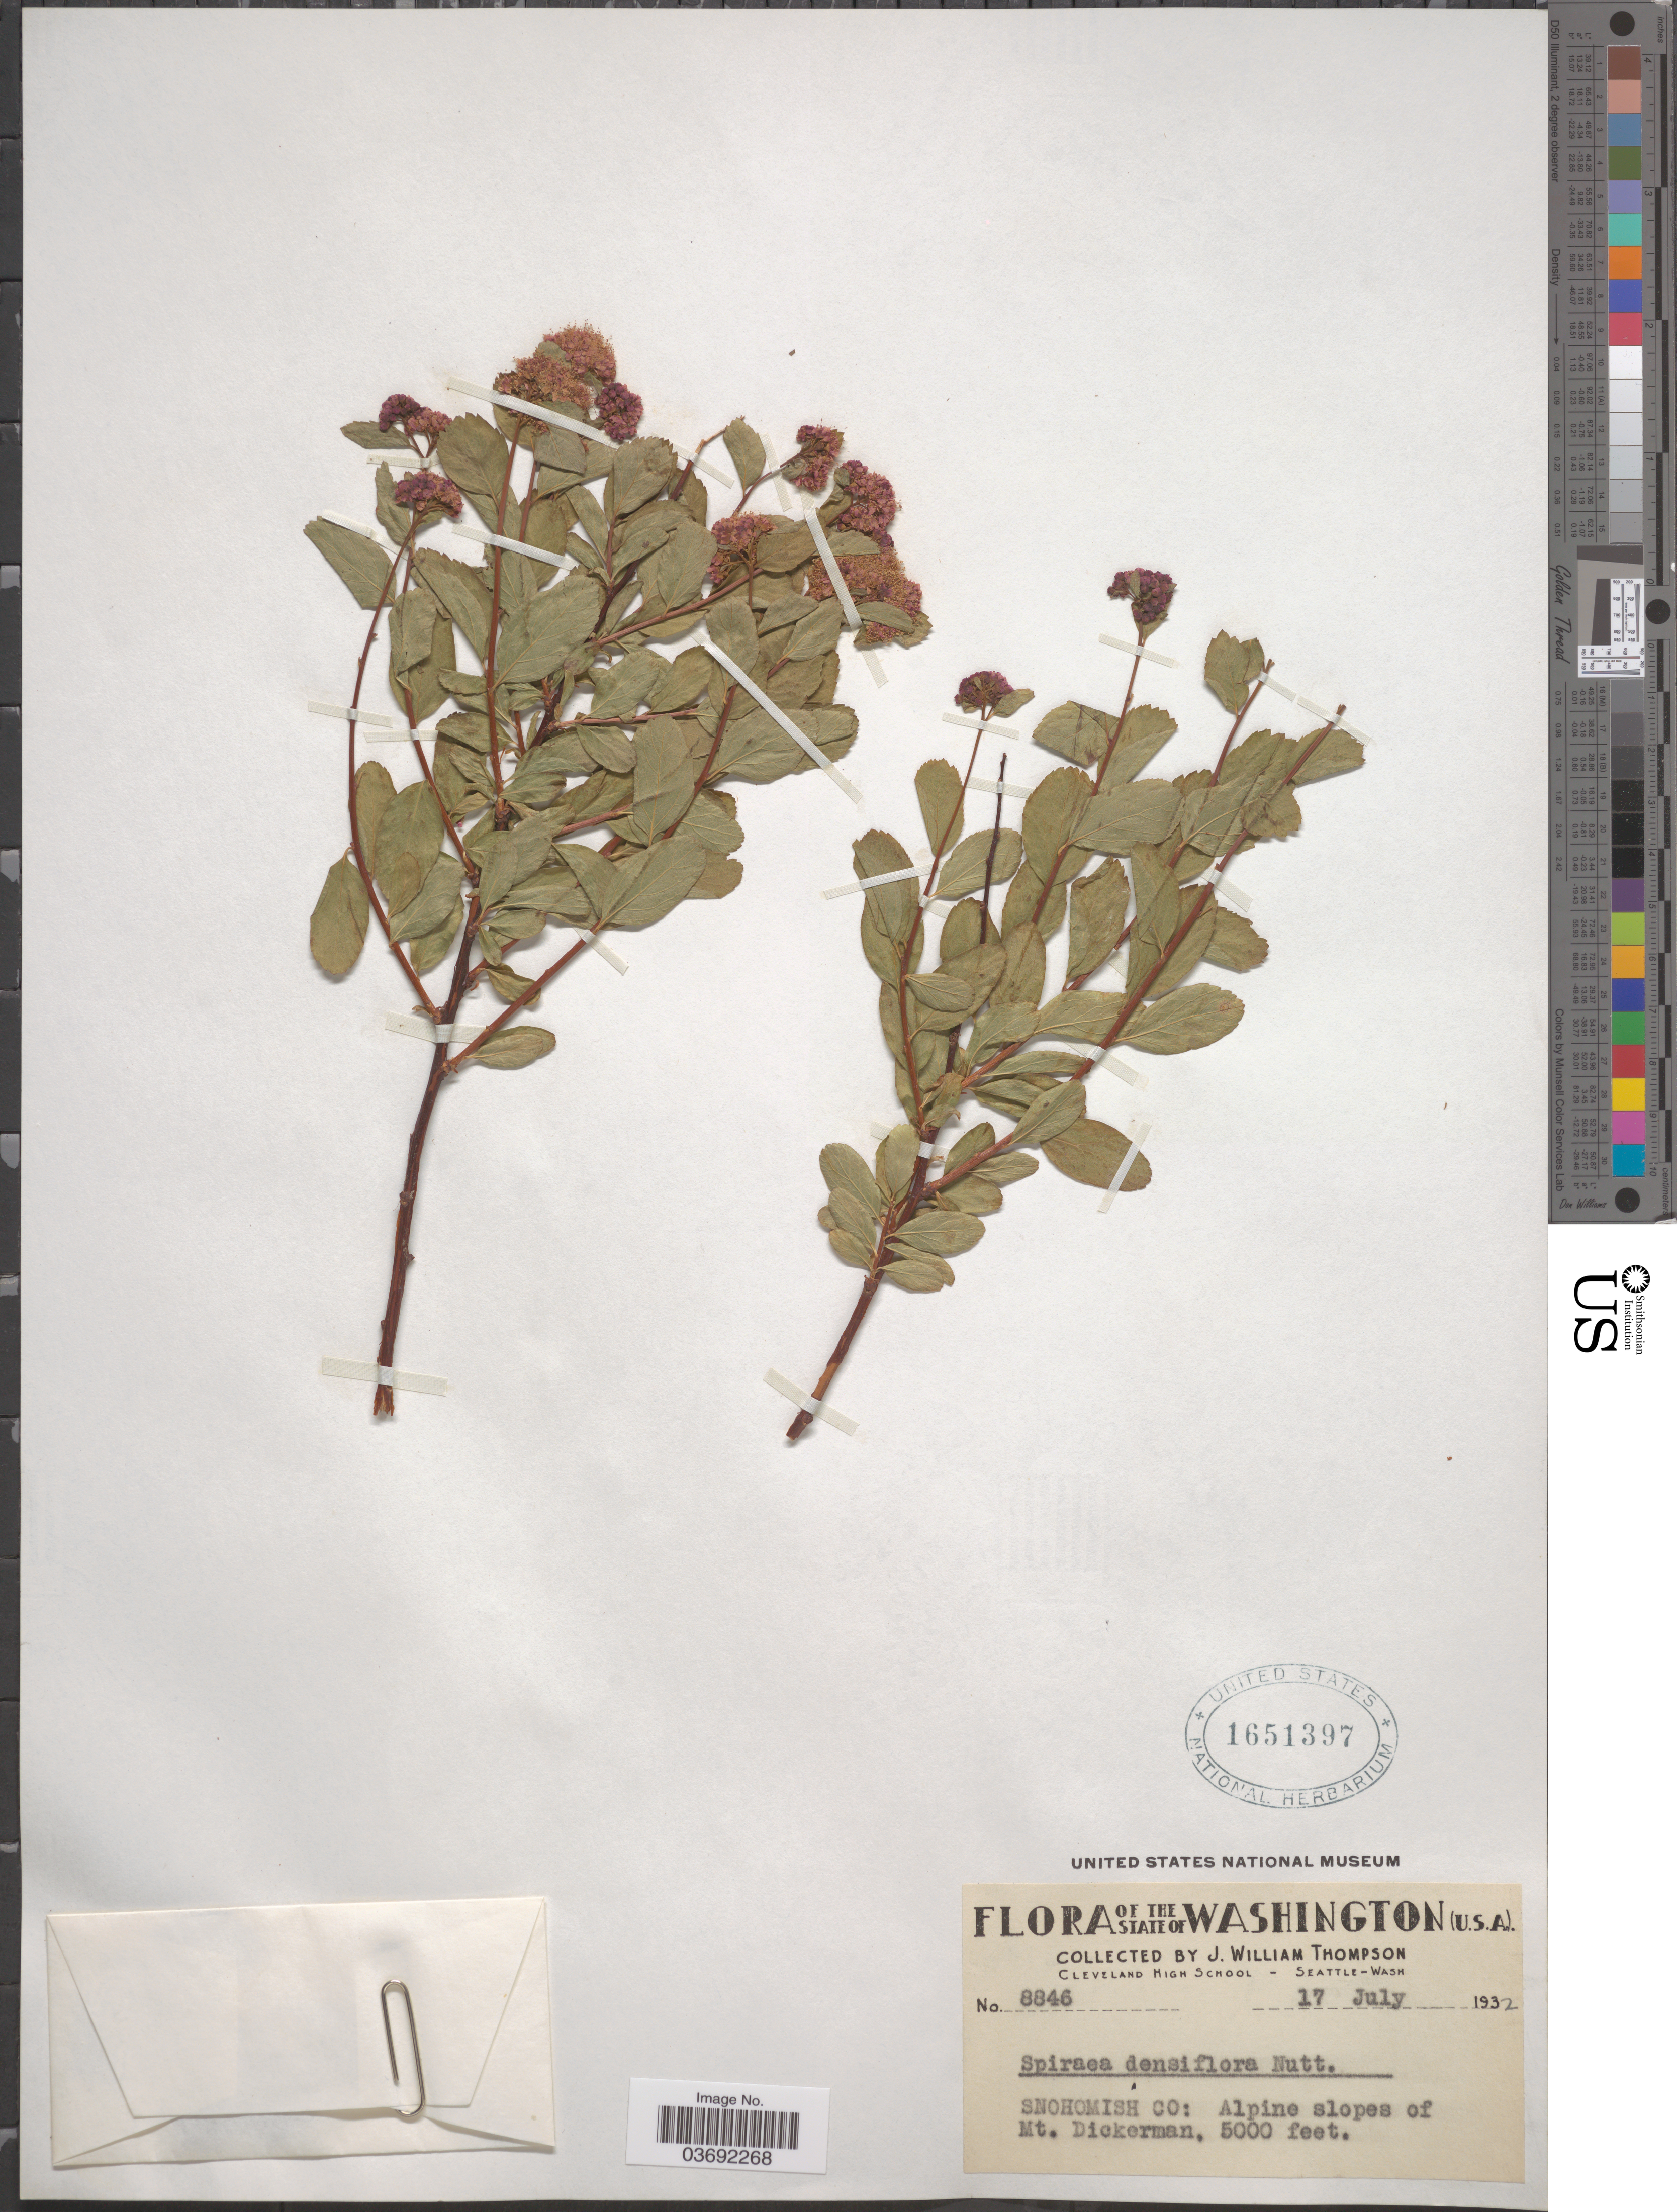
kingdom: Plantae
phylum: Tracheophyta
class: Magnoliopsida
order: Rosales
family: Rosaceae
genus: Spiraea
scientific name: Spiraea densiflora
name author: Nutt. ex Greenm.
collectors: J. W. Thompson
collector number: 8846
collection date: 1932-07-17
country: United States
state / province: Washington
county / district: Snohomish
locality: Snohomish Co: Alpine slopes of Mt. Dickerman.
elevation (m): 1524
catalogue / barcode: US 1651397